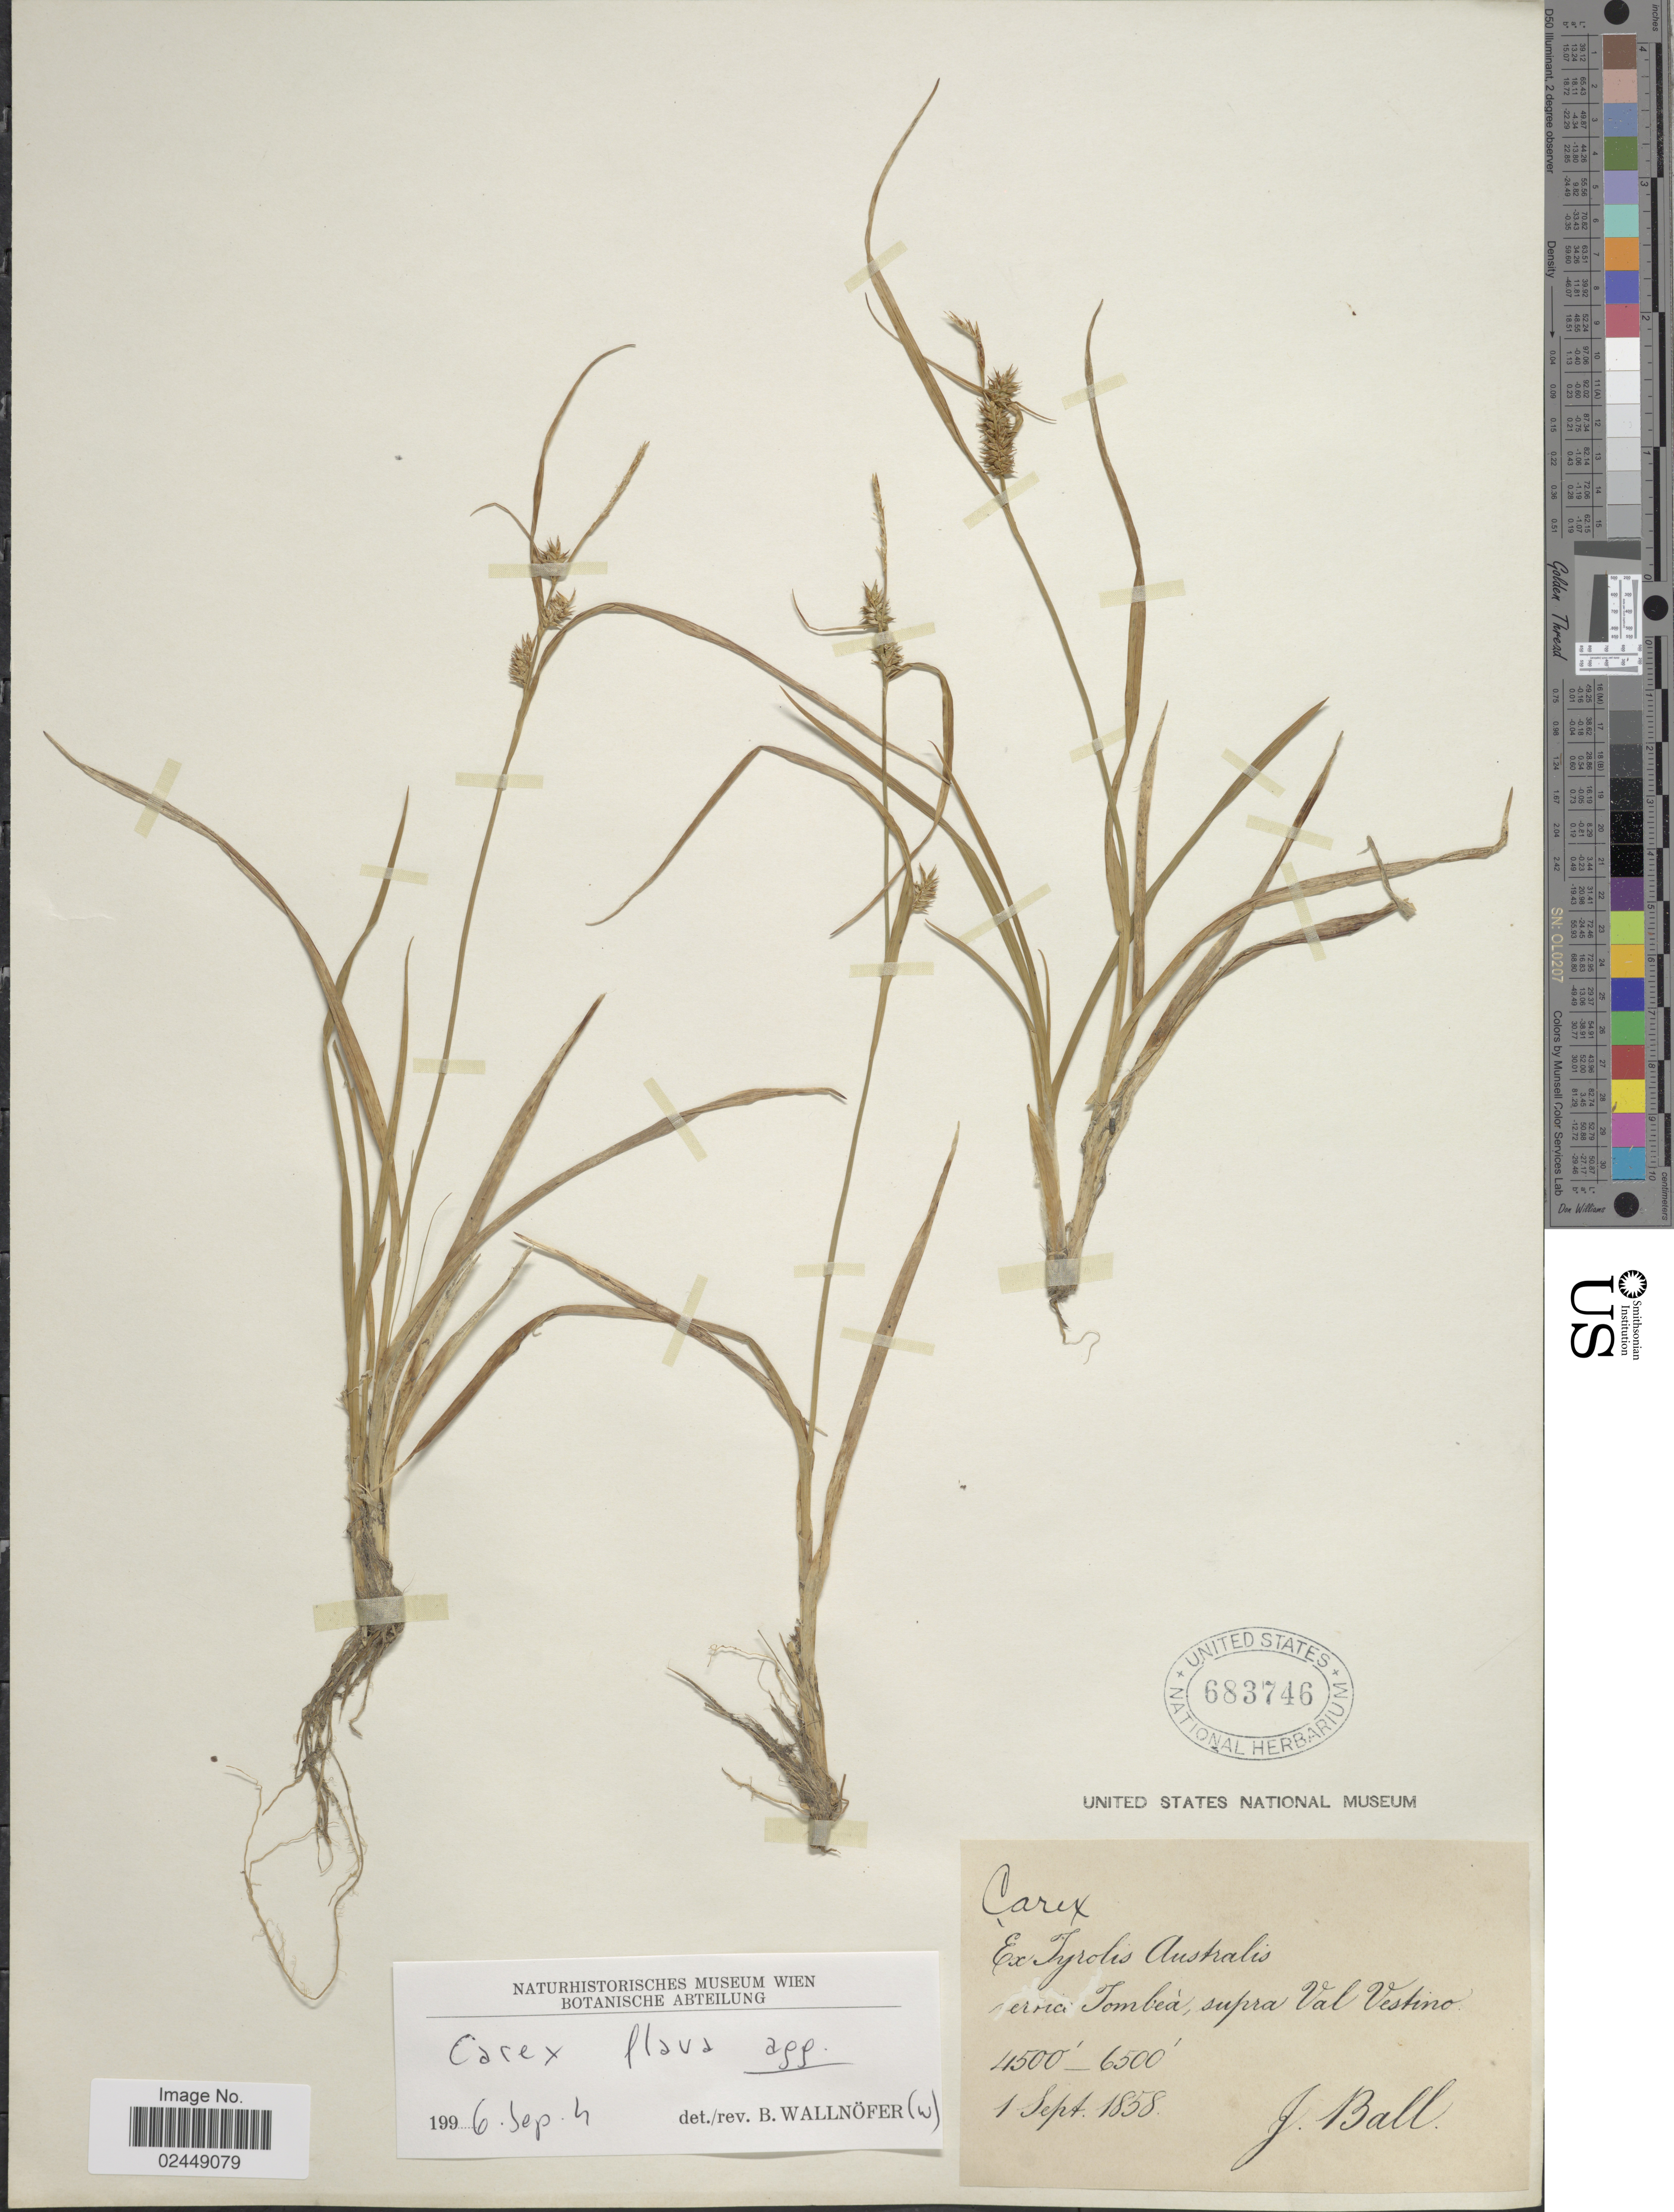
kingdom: Plantae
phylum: Tracheophyta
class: Liliopsida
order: Poales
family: Cyperaceae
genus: Carex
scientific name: Carex flava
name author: L.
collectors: J. Ball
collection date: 1858-09-01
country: Austria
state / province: Tirol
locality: Tyrolis Australis [illegible text] Tombea, supra Val Vestino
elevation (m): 1372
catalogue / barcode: US 683746